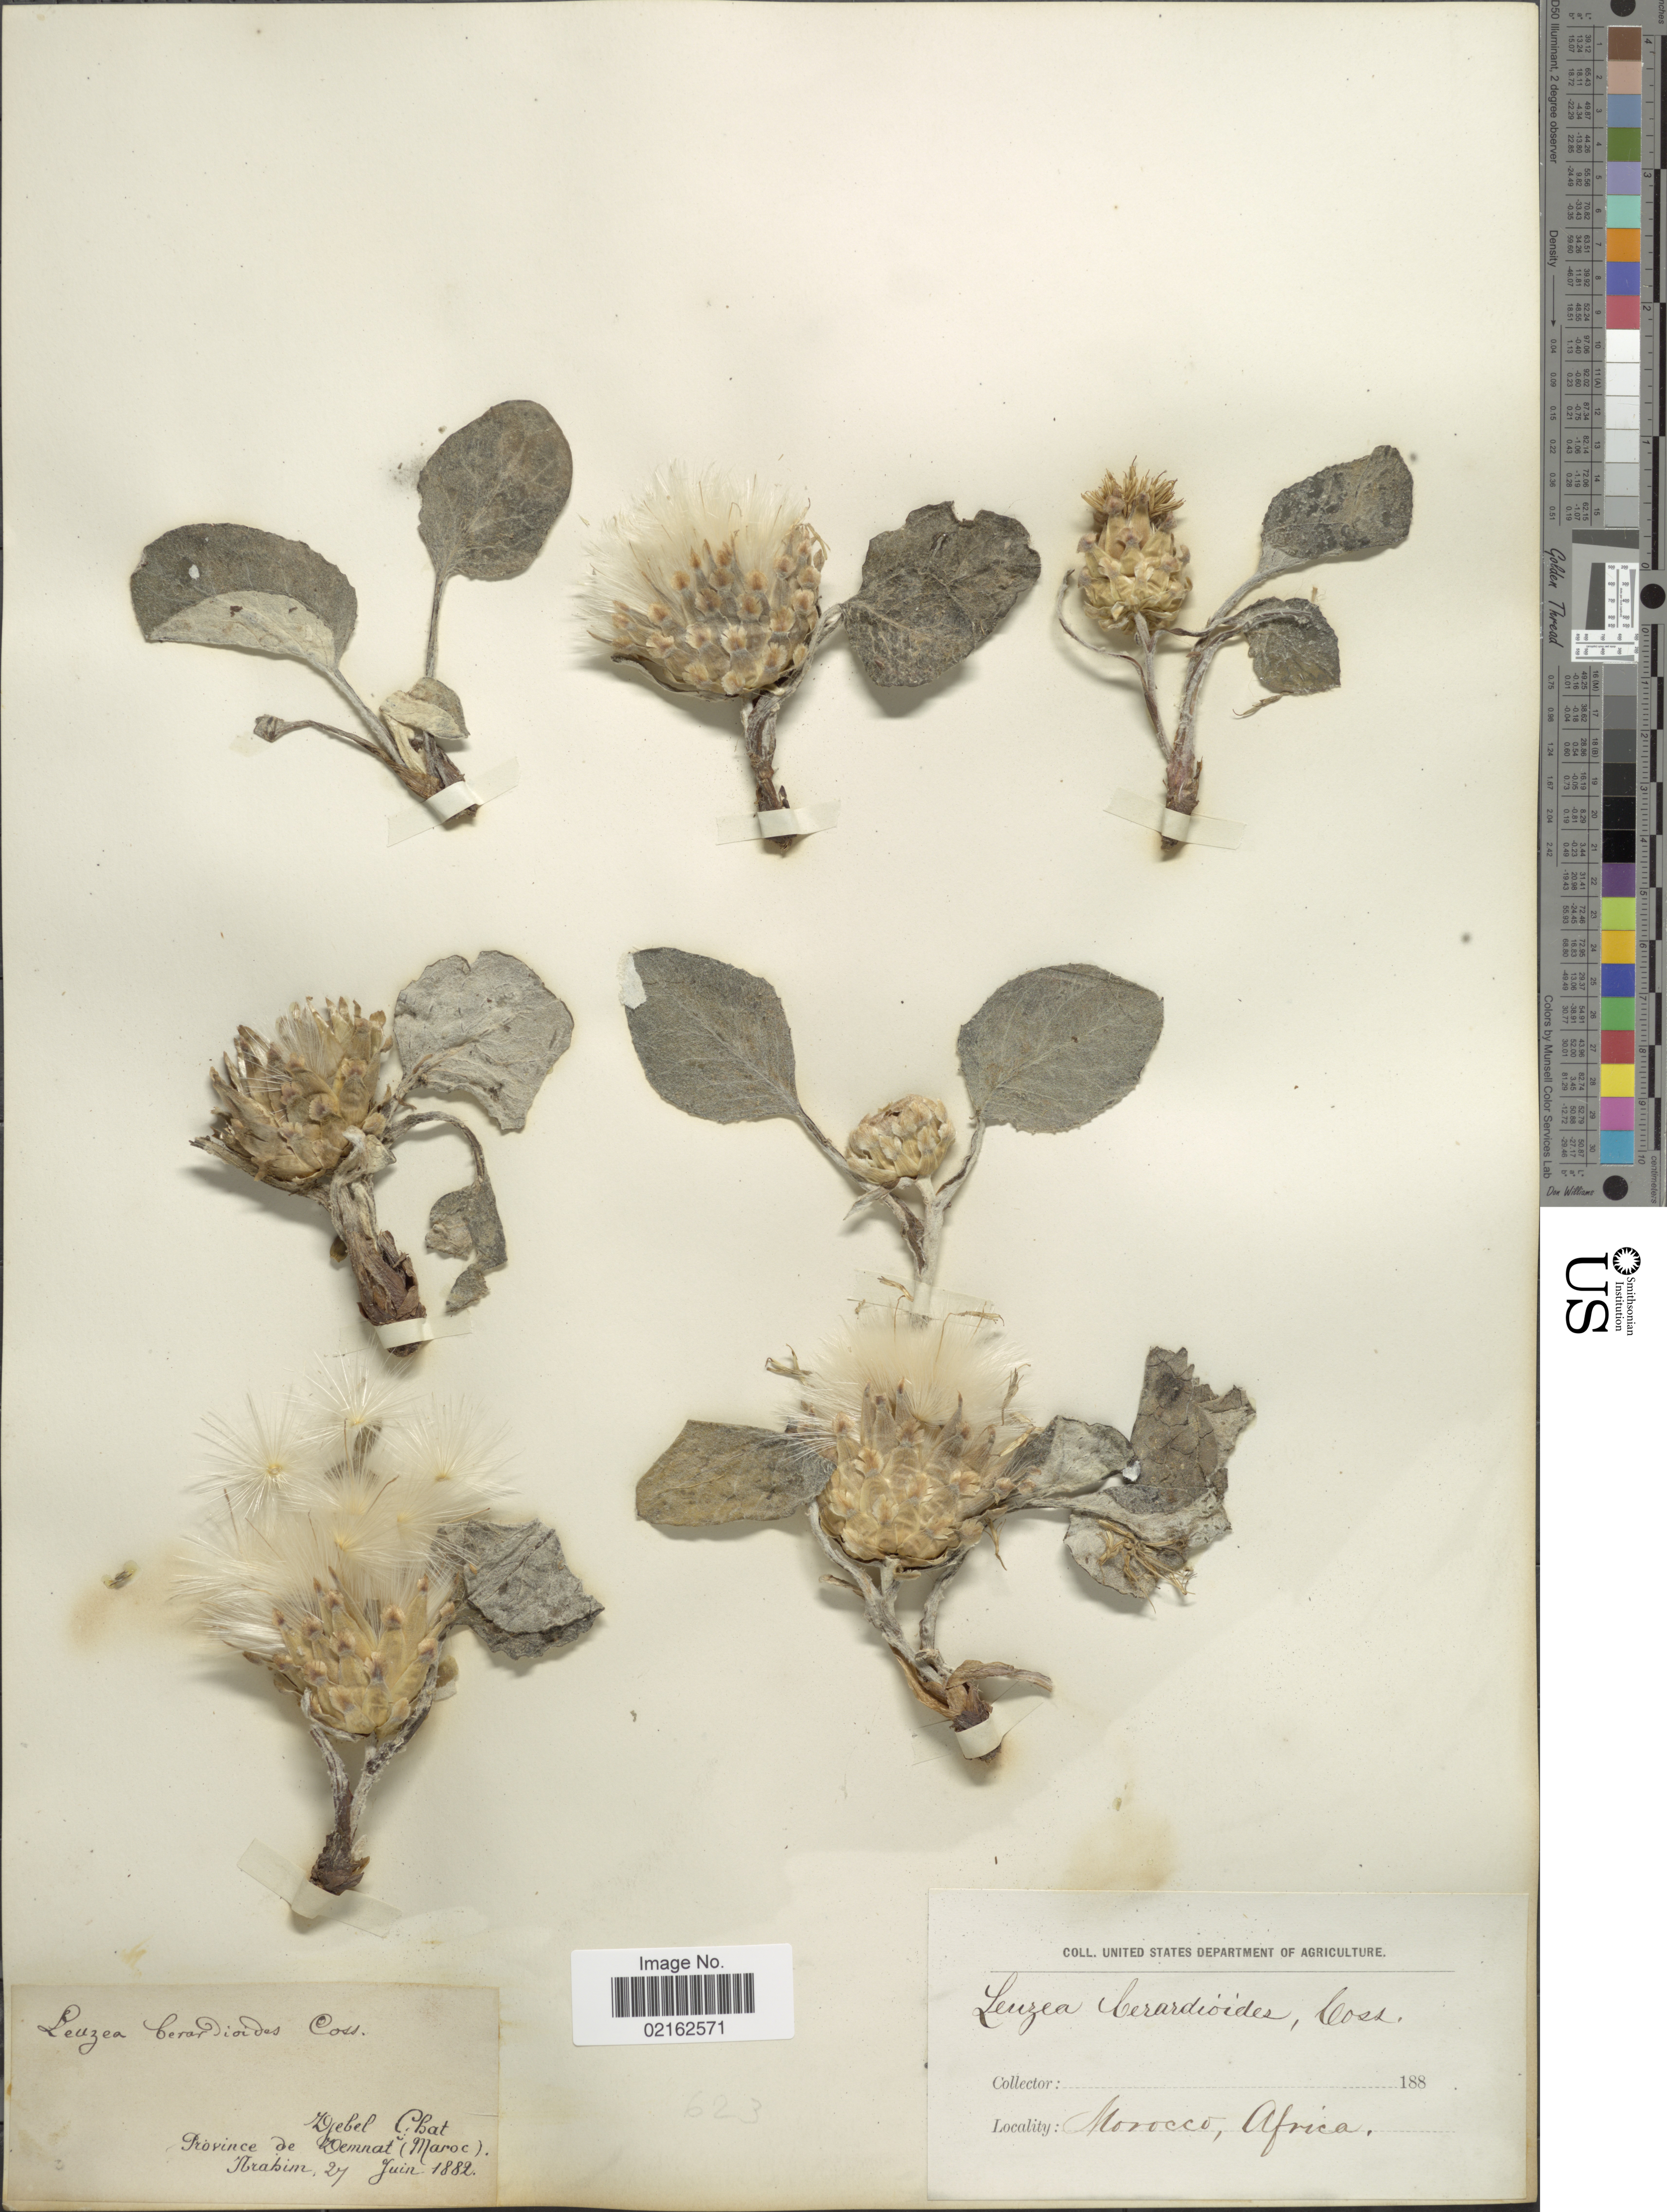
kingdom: Plantae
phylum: Tracheophyta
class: Magnoliopsida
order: Asterales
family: Asteraceae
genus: Leuzea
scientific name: Leuzea berardioides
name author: Coss.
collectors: -. Ibrahim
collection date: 1882-06-27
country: Morocco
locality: Djebel Ghat, Province de Demnat (Maroc)